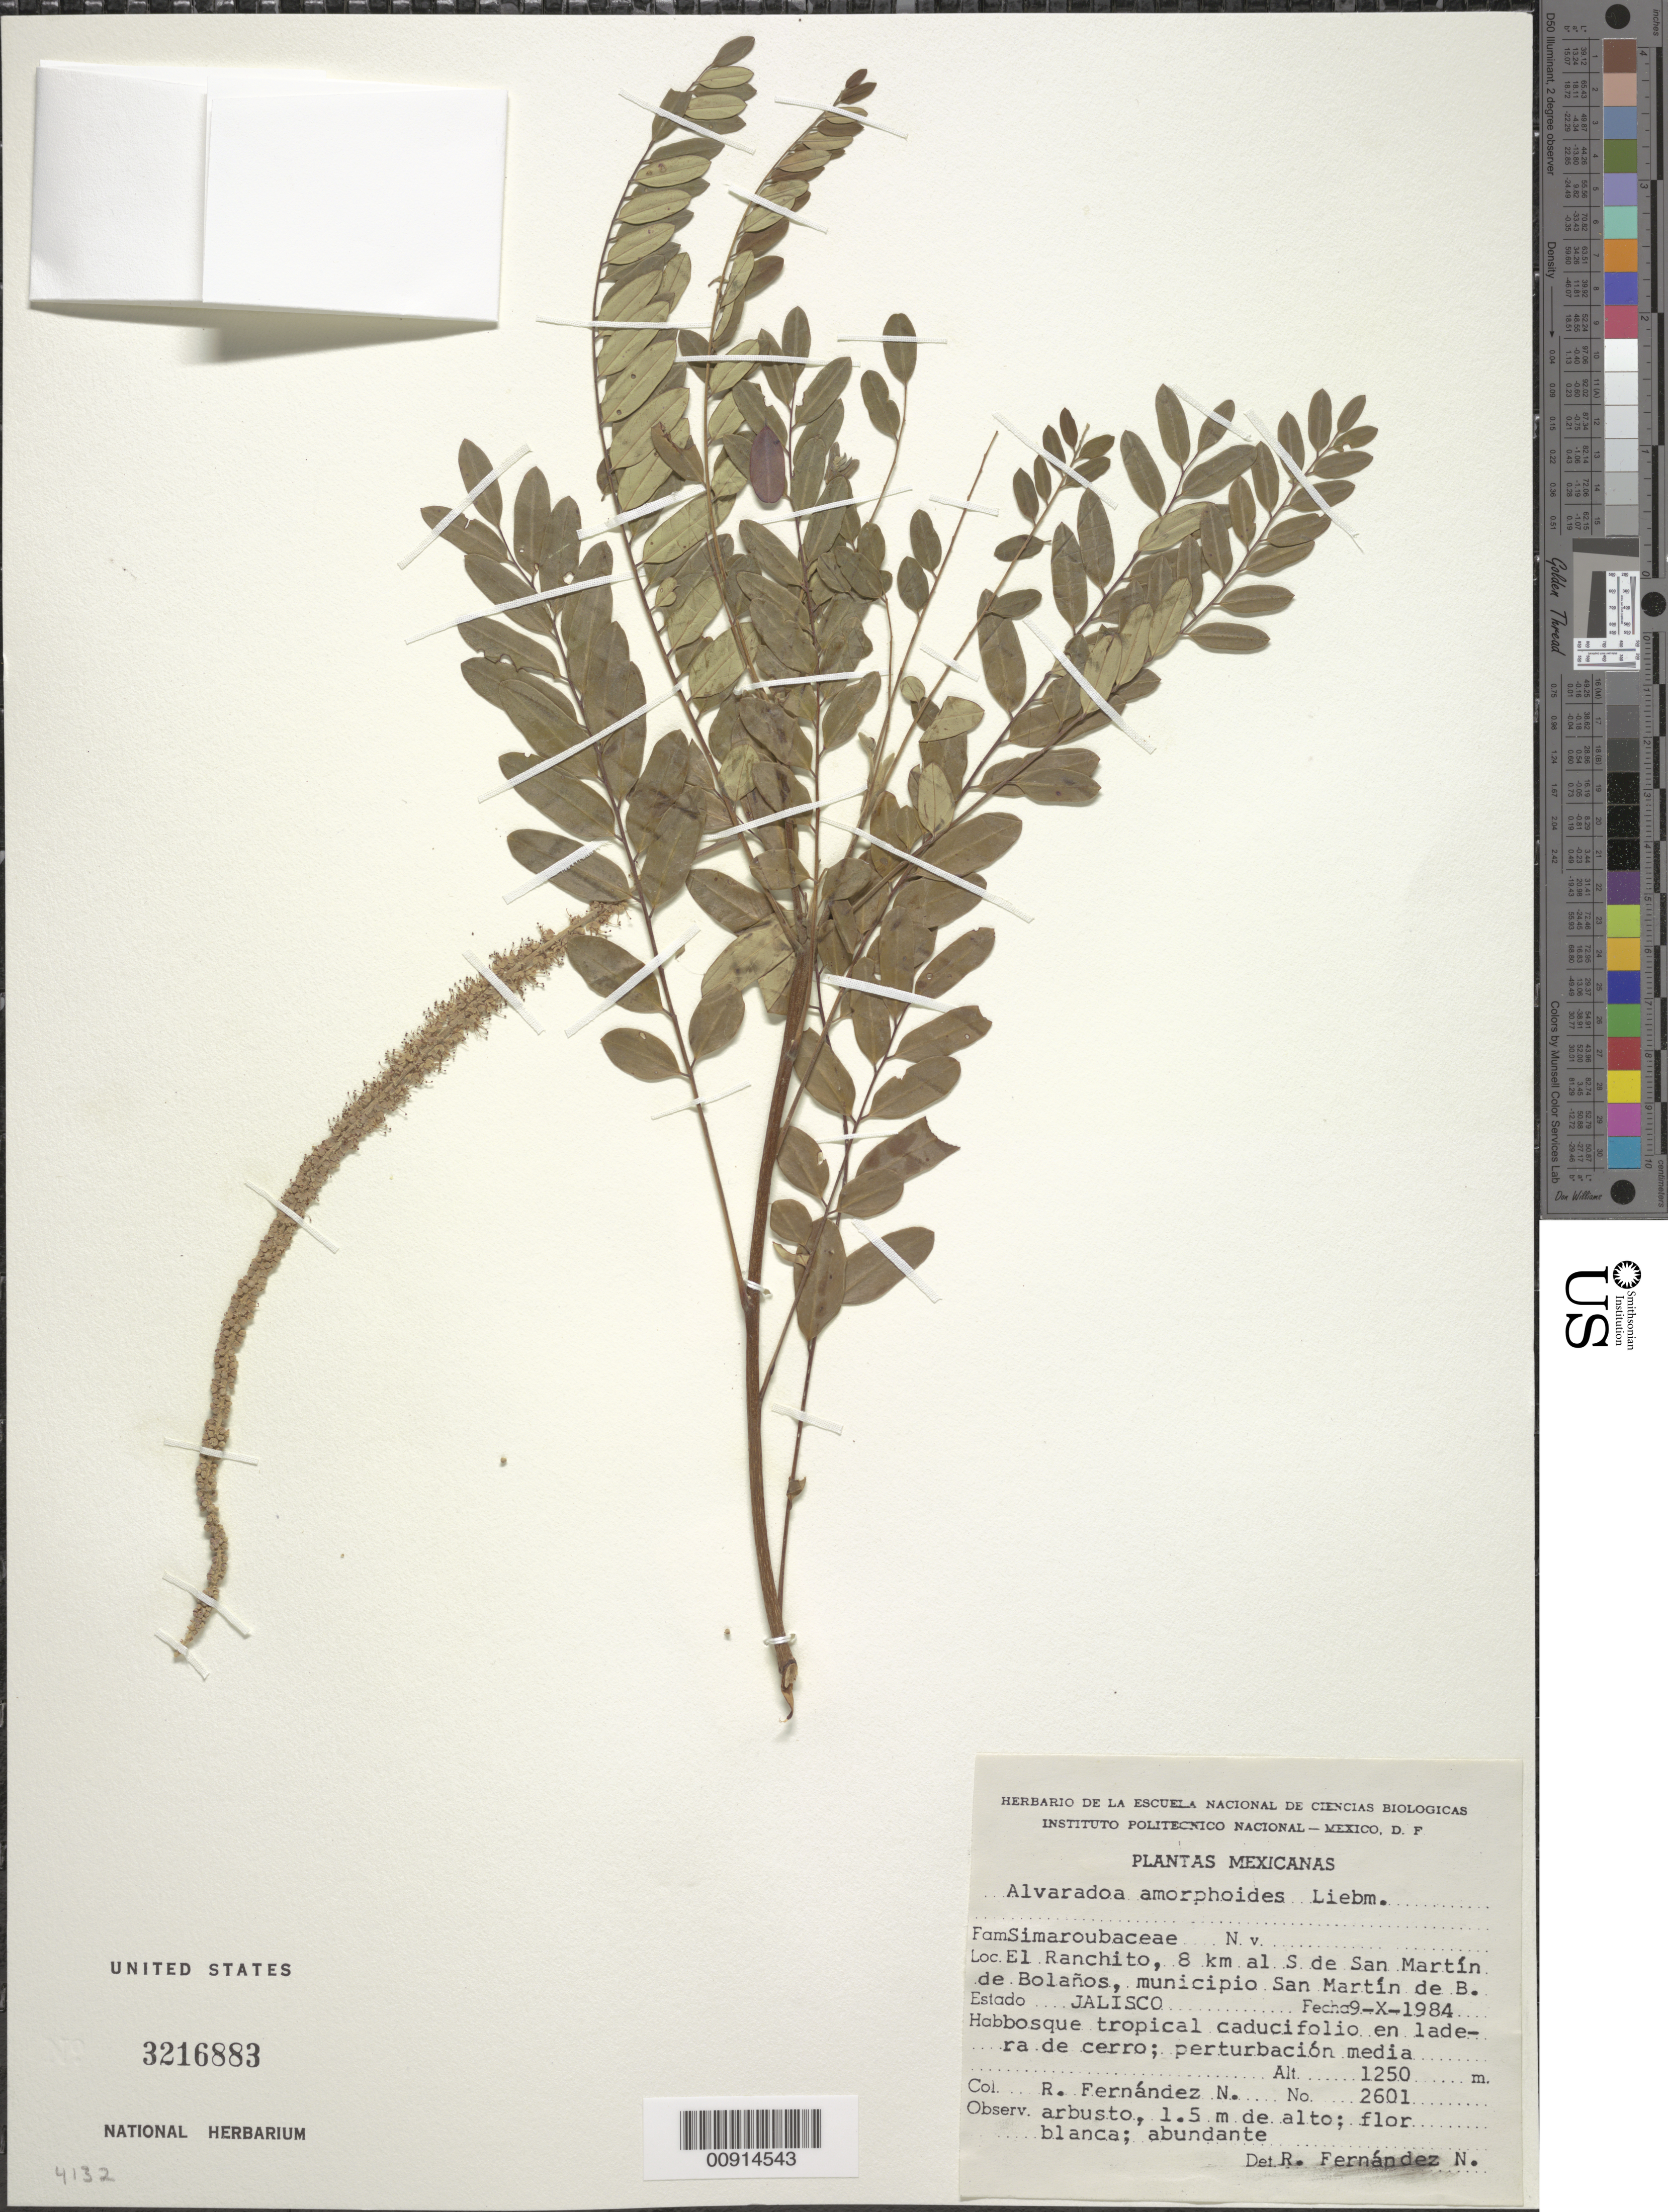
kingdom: Plantae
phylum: Tracheophyta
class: Magnoliopsida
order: Picramniales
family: Picramniaceae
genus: Alvaradoa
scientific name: Alvaradoa amorphoides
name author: Liebm.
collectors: R. Fernández Nava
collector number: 2601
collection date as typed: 09 Oct 1984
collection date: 1984-10-09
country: Mexico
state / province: Jalisco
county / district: San Martín de Bolaños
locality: El Ranchito, 8 km. al S de San Martín de Bolaños, municipio de San Martín de Bolaños, Estado Jalisco.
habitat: Bosque tropical caducifolio en ladera de cerro; perturbación media.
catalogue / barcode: US 3216883